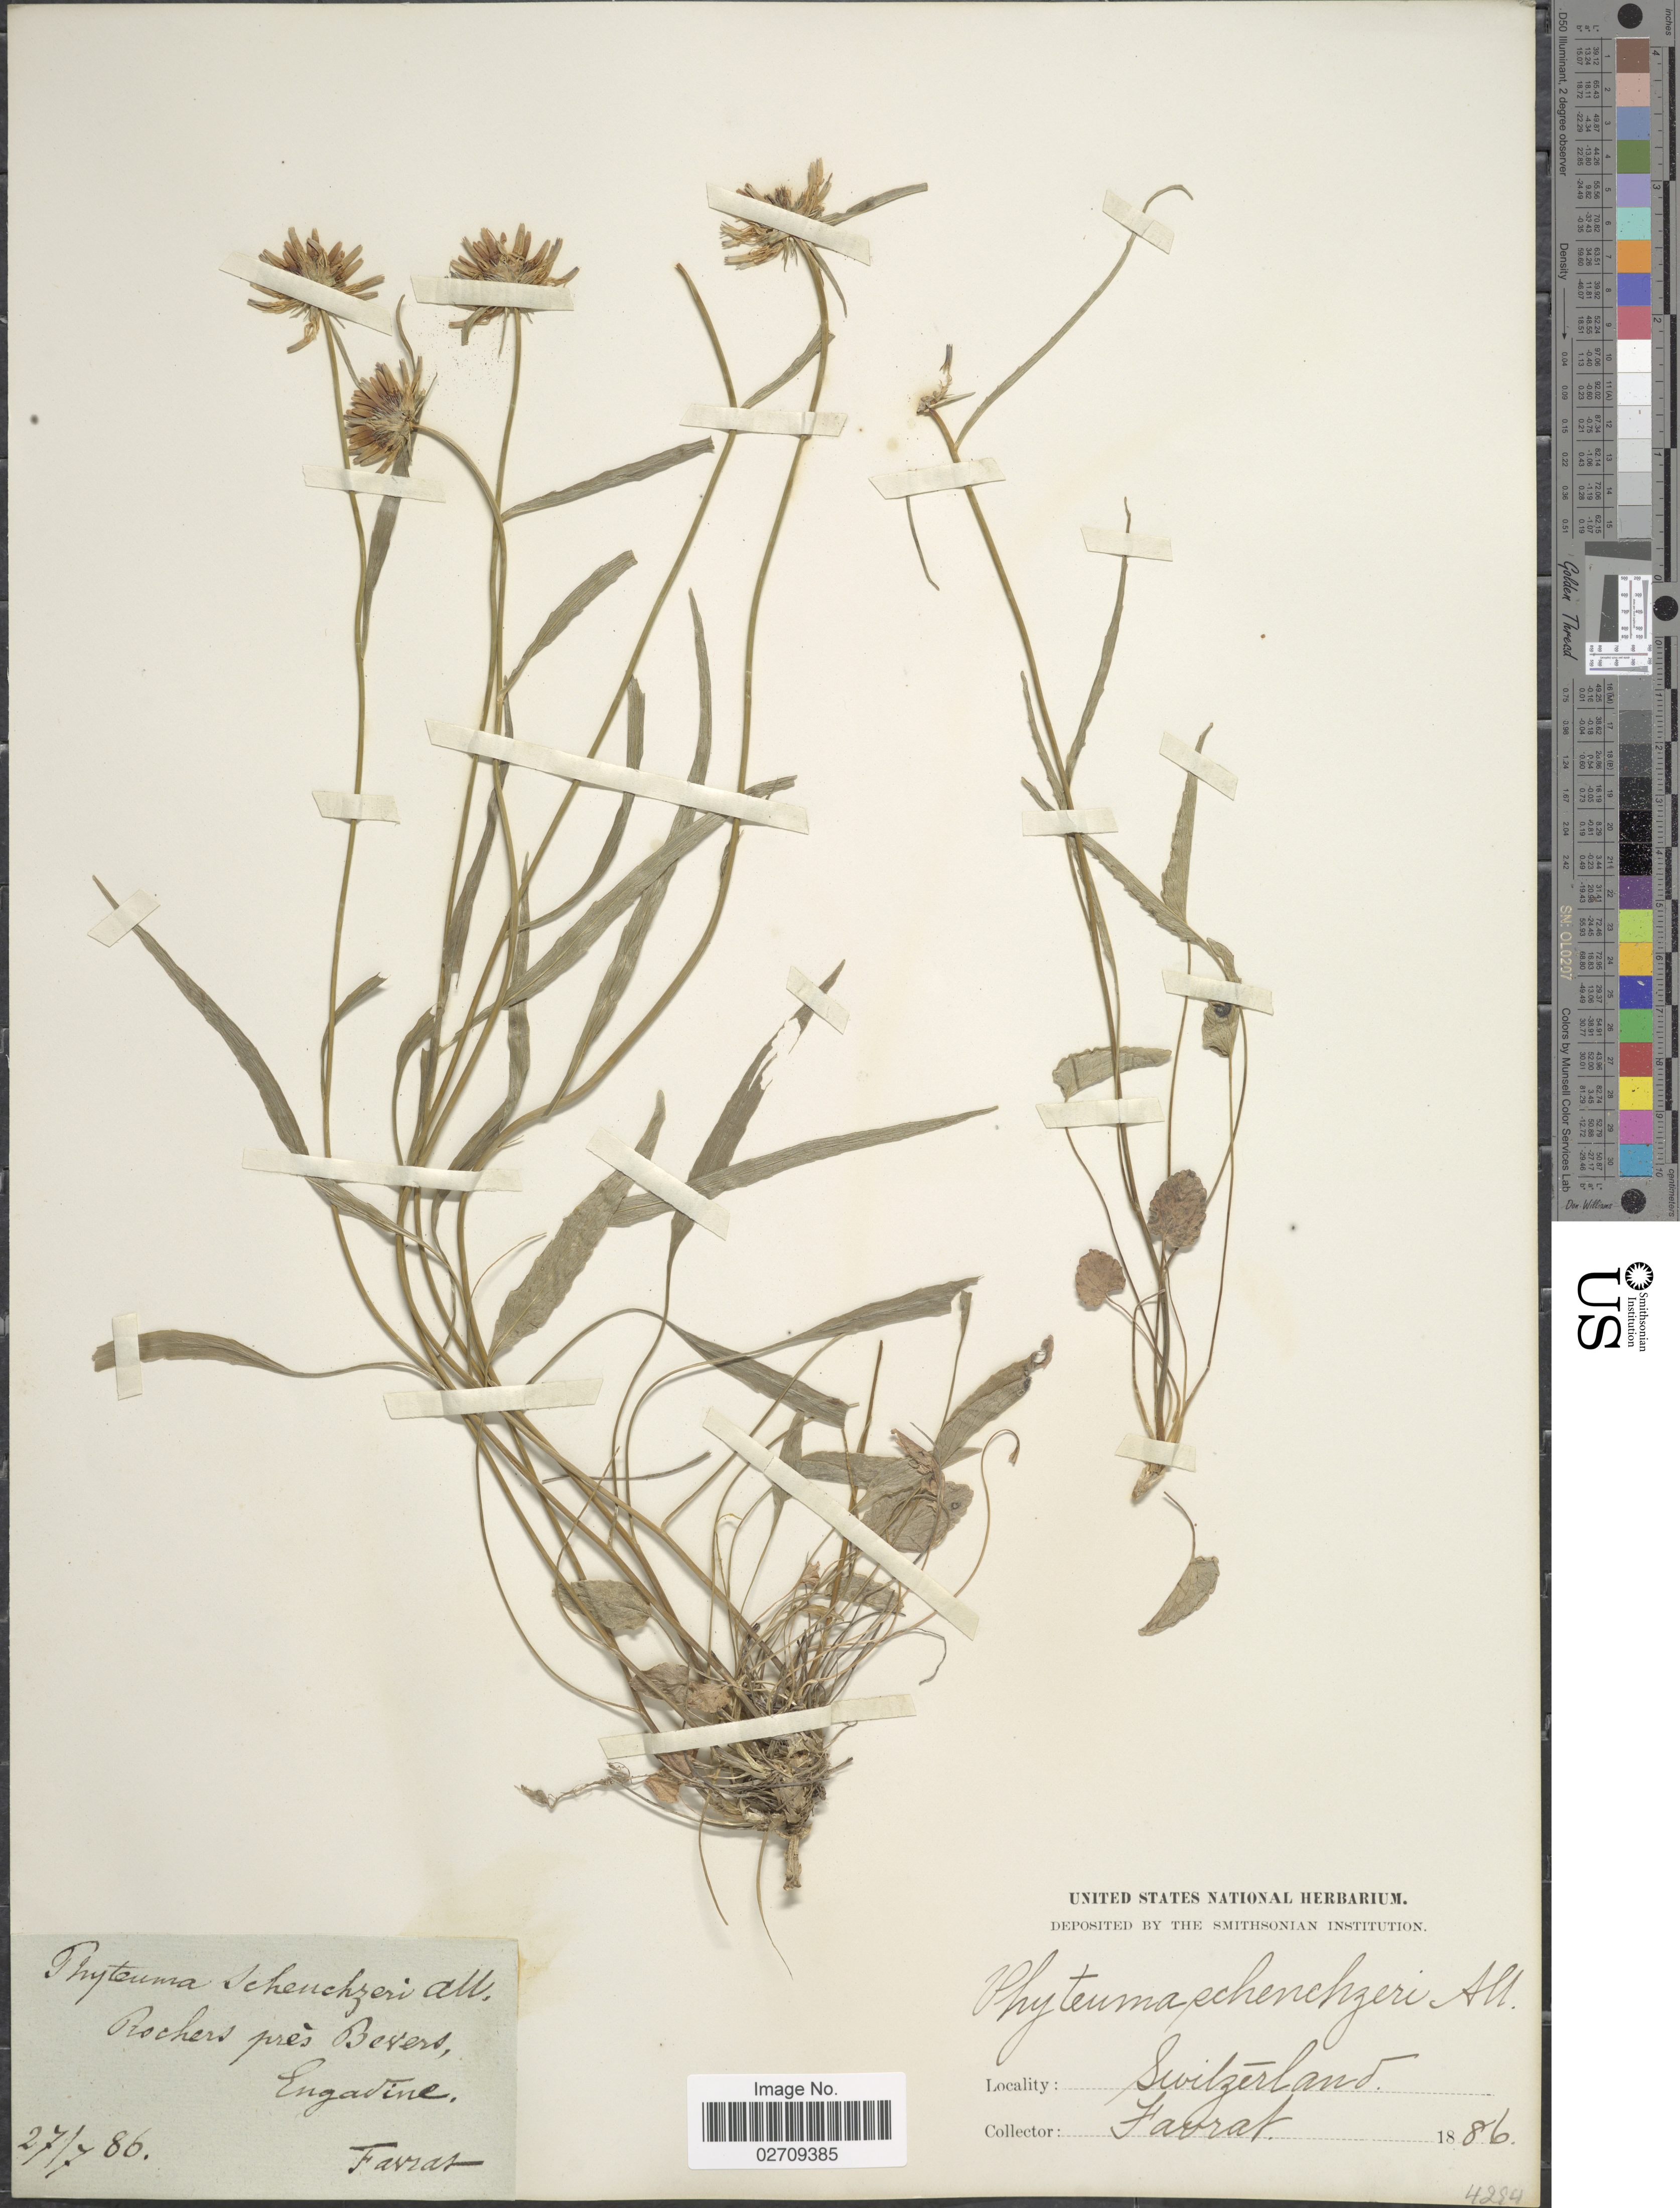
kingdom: Plantae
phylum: Tracheophyta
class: Magnoliopsida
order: Asterales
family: Campanulaceae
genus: Phyteuma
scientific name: Phyteuma scheuchzeri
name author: All.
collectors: L. Favrat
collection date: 1886-07-27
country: Switzerland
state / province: Graubunden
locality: Rochers pres Bevers, Engadine